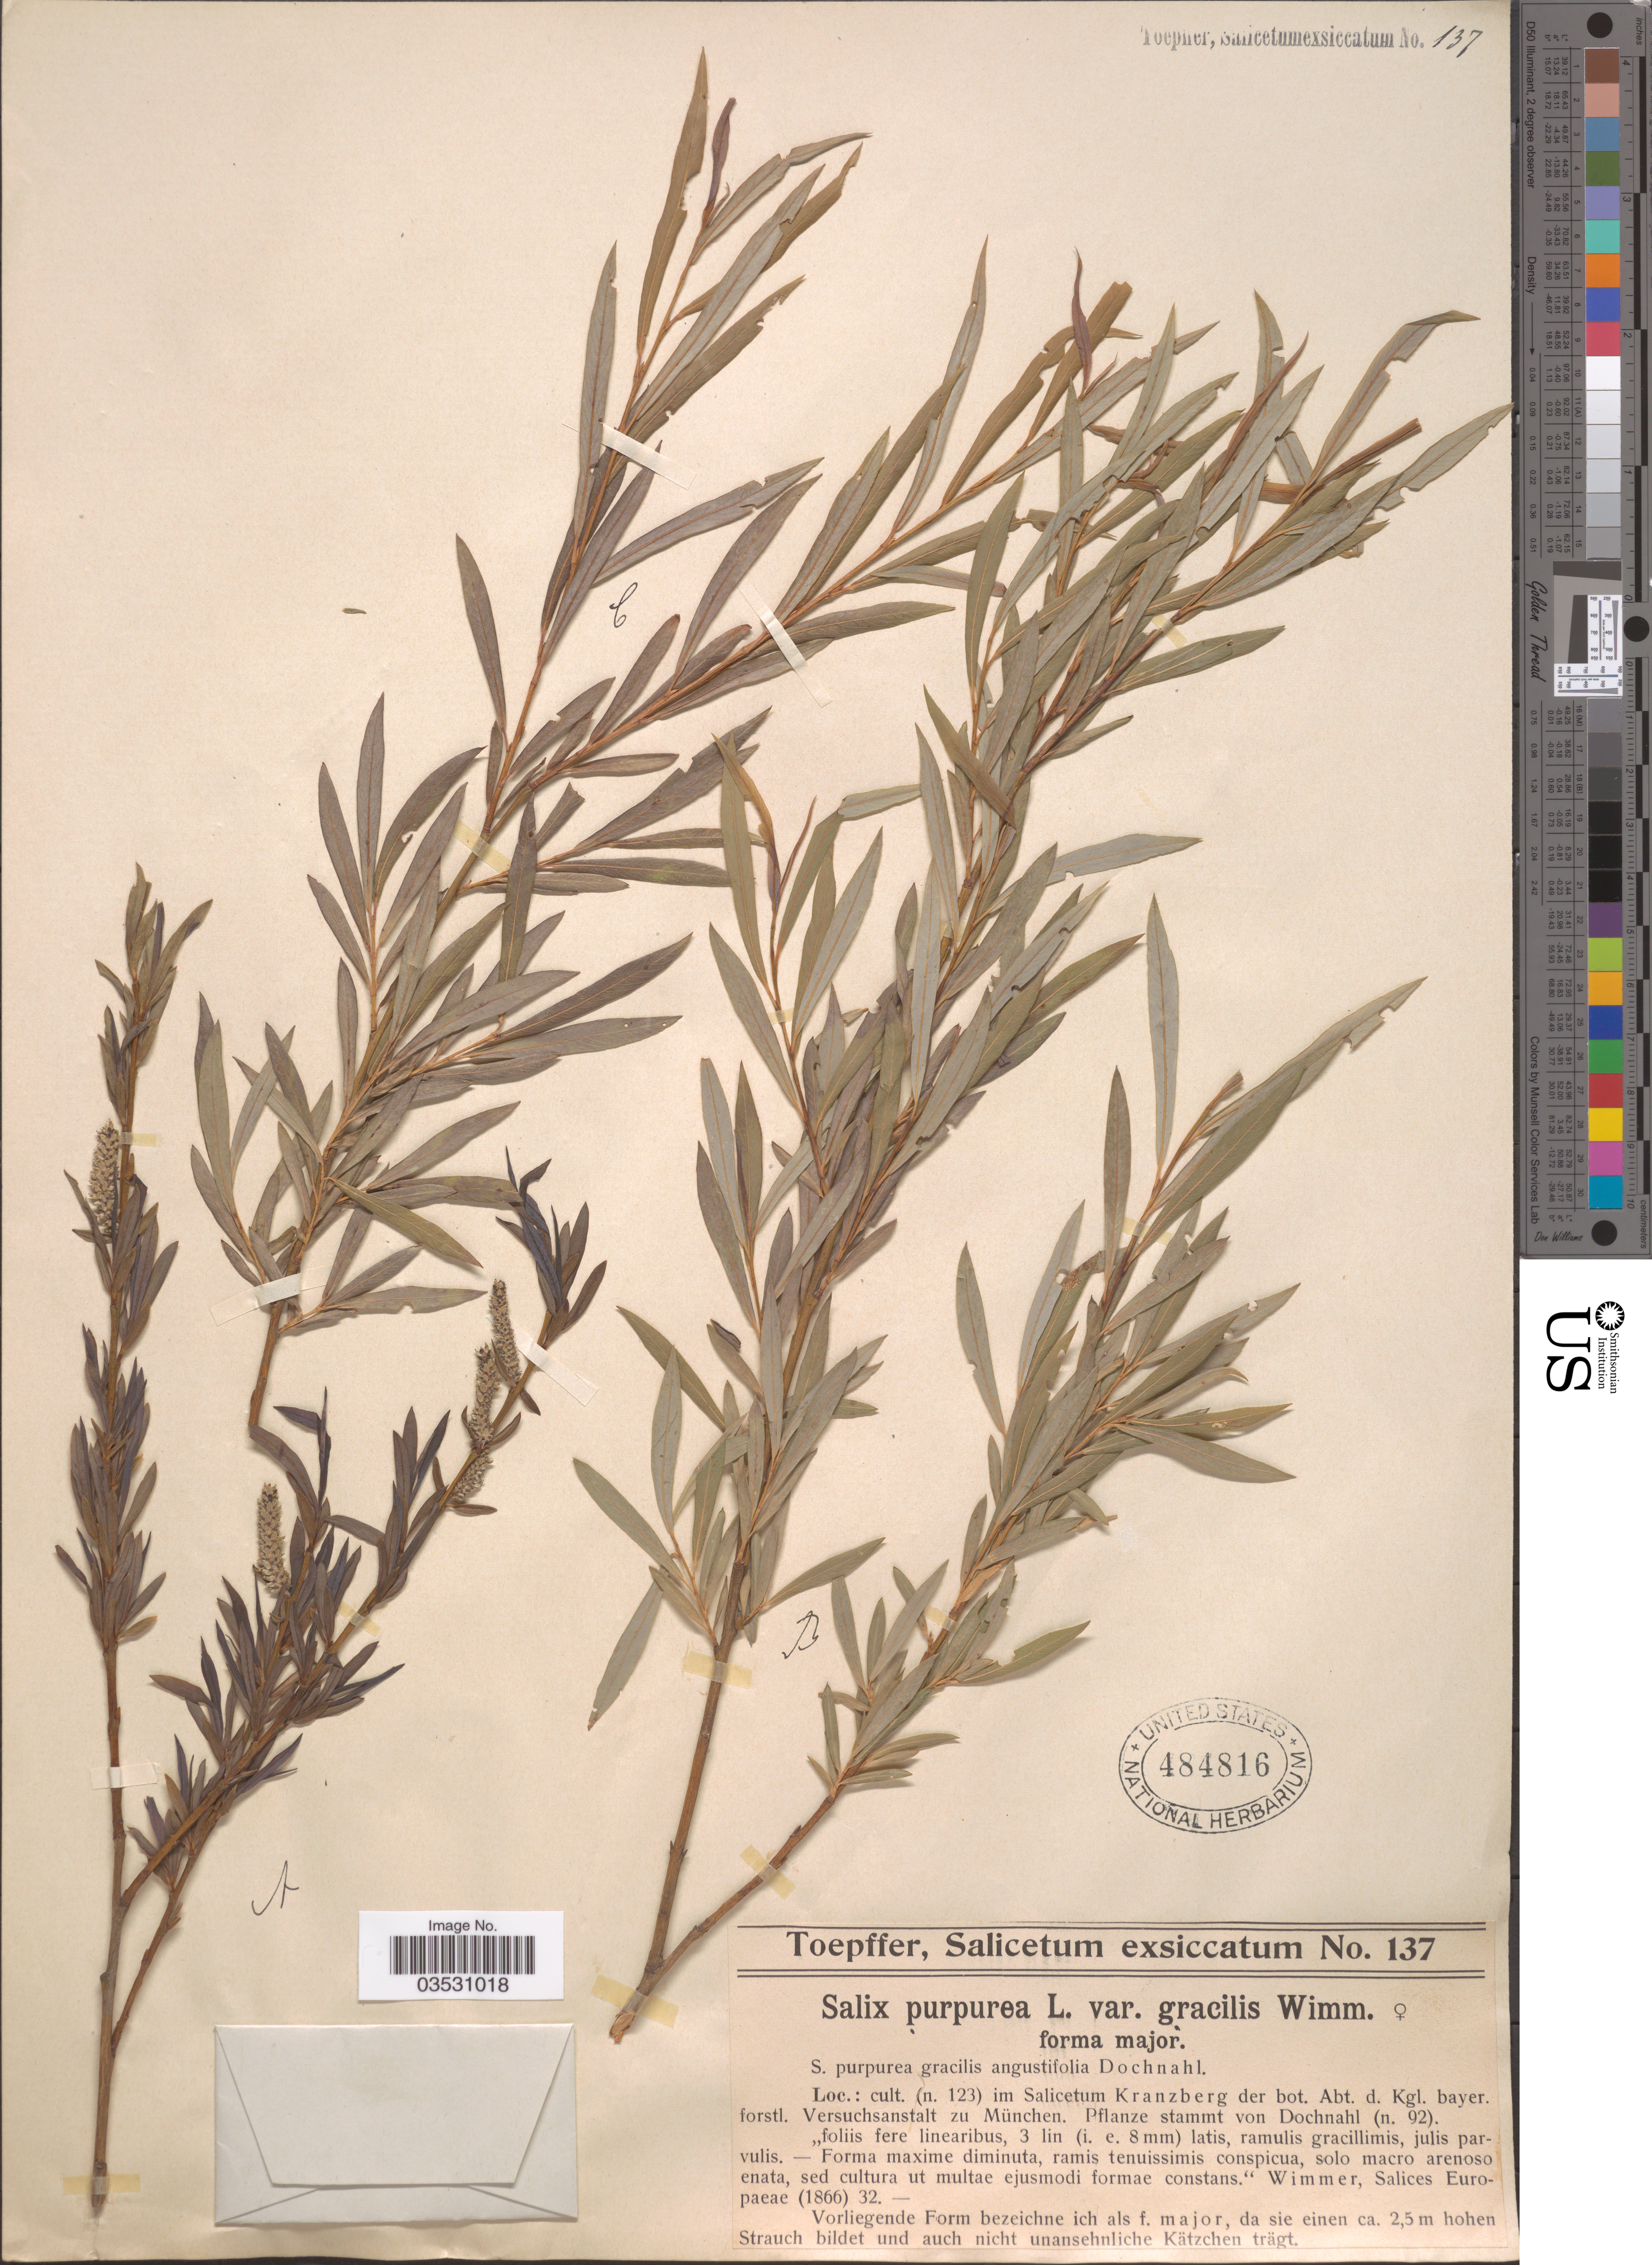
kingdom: Plantae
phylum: Tracheophyta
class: Magnoliopsida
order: Malpighiales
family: Salicaceae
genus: Salix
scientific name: Salix purpurea f. major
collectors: A. Toepffer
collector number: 137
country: Germany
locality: Im Salicetum Kranzberg der bot. Abt. d. Kgl. bayer. forstl. Versuchsanstalt zu München.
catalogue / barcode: US 484816